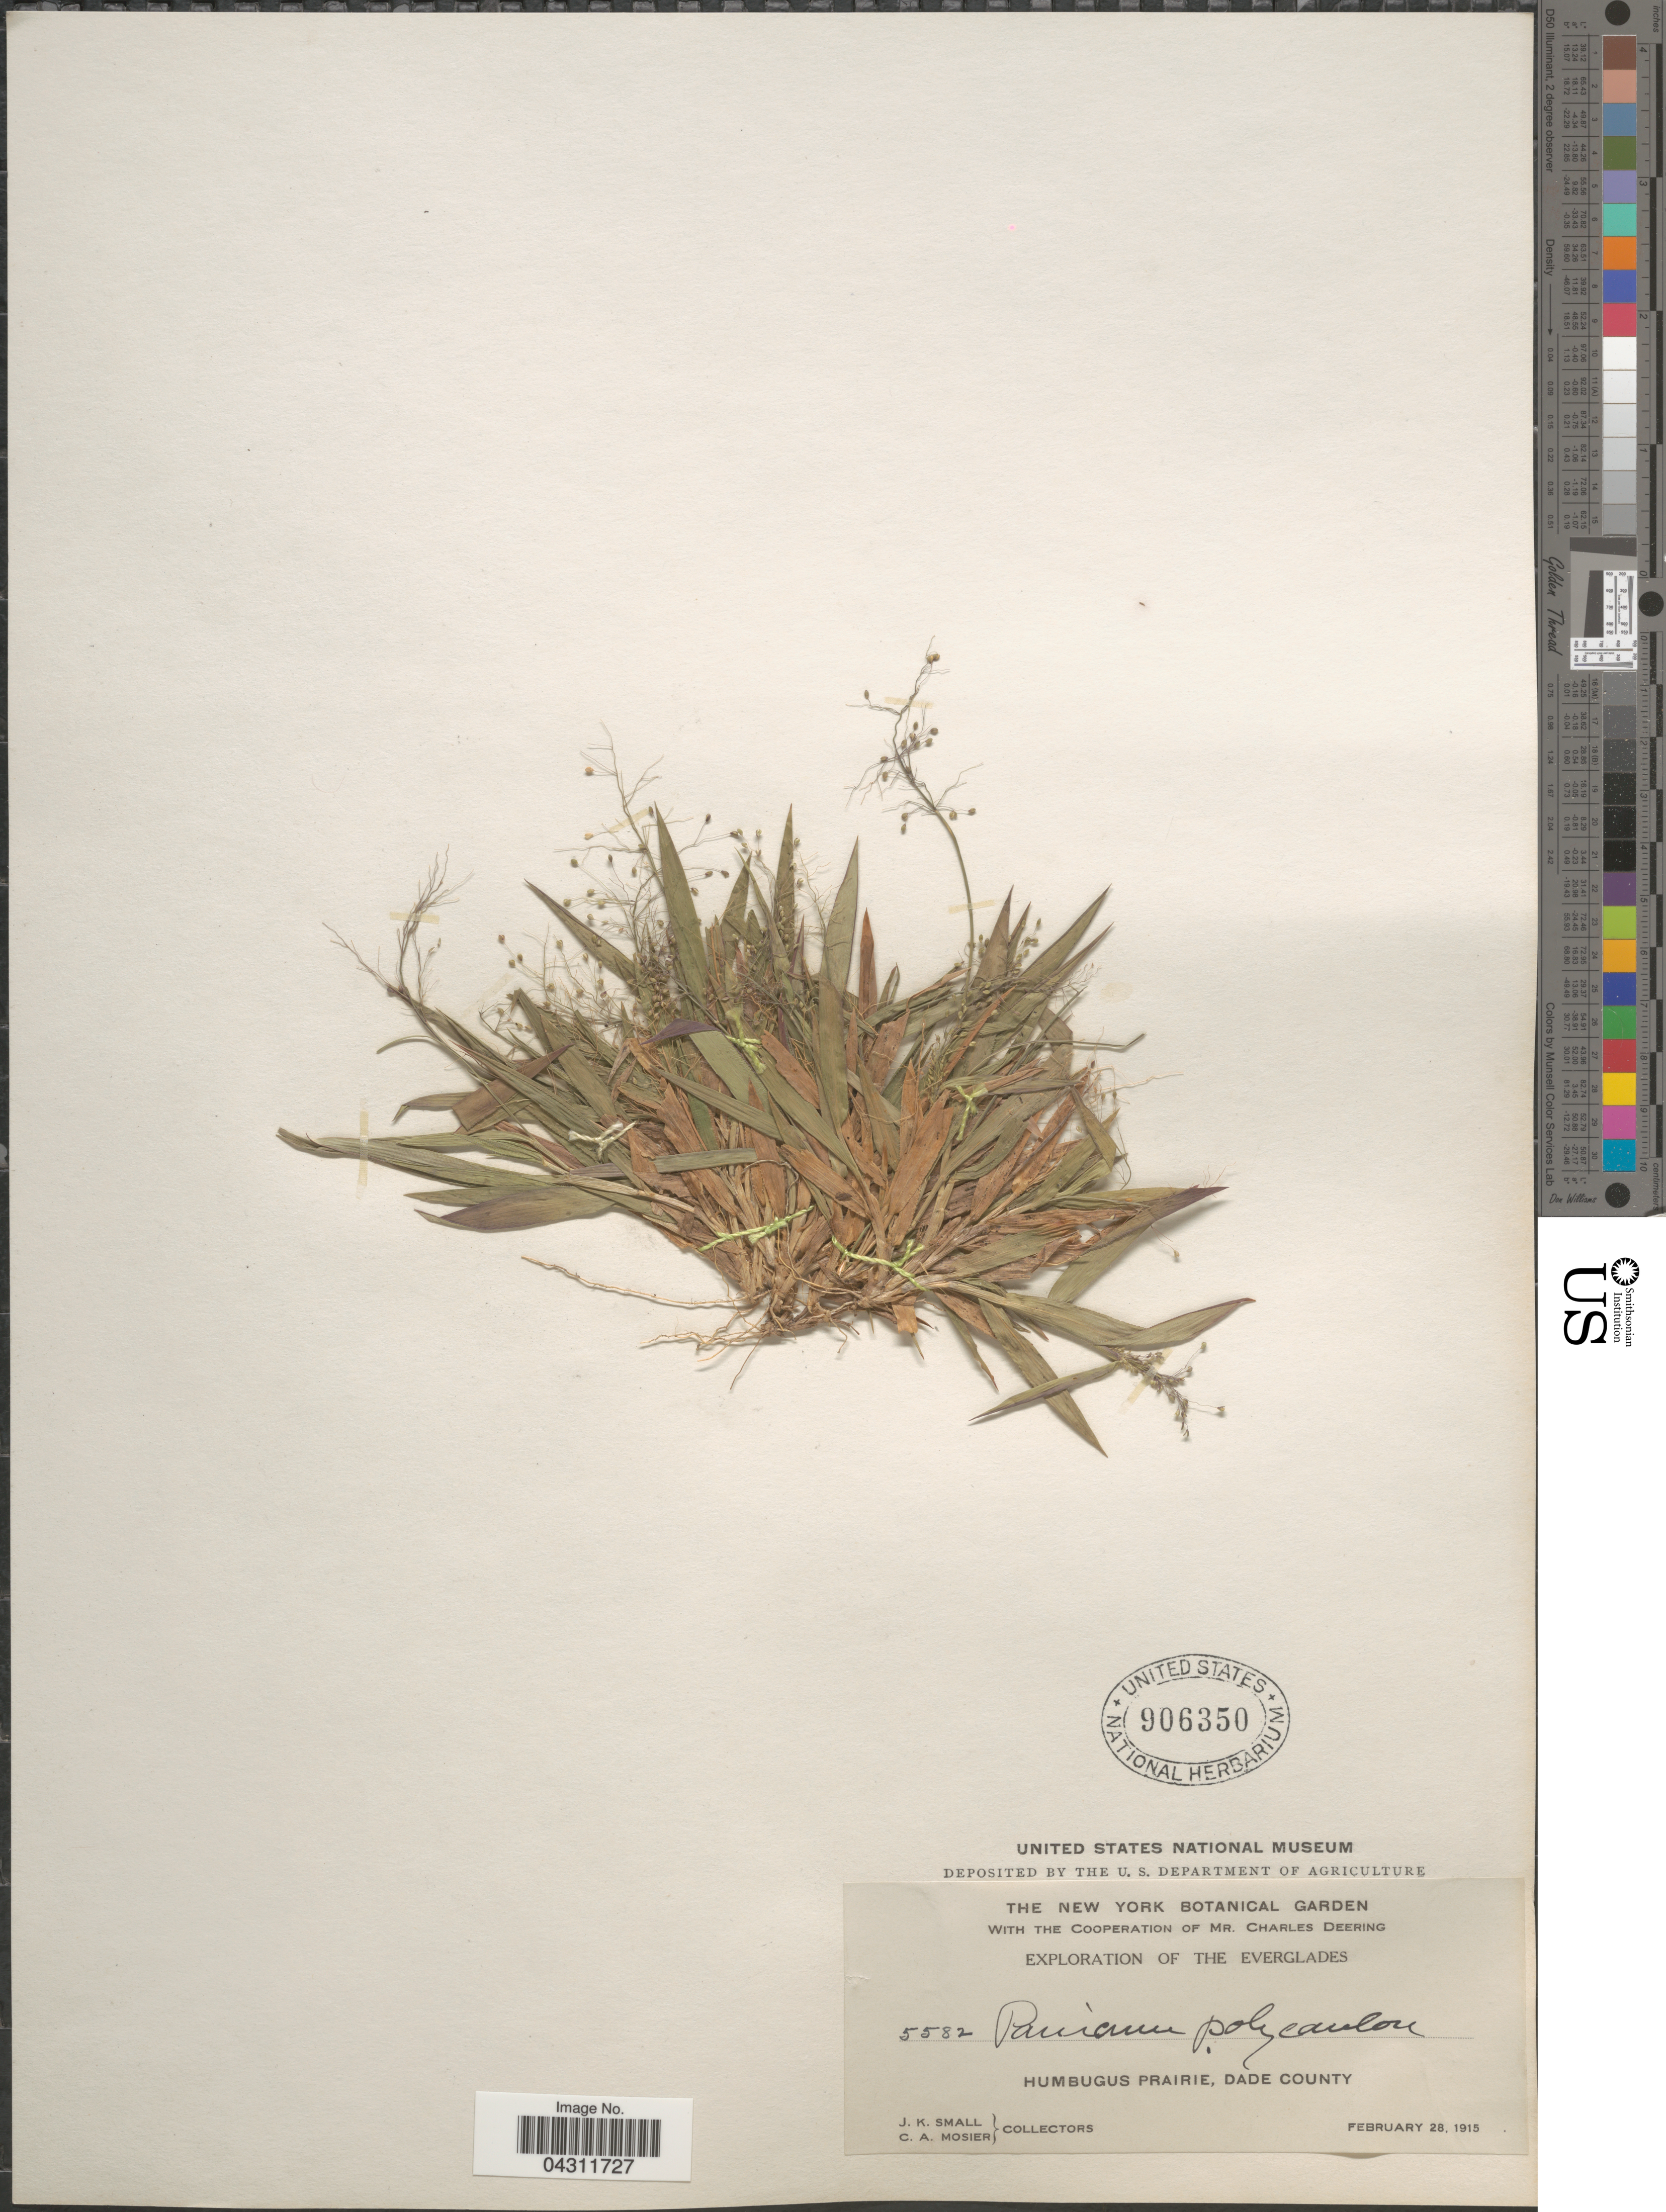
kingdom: Plantae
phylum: Tracheophyta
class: Liliopsida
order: Poales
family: Poaceae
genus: Dichanthelium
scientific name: Dichanthelium strigosum var. glabrescens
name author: (Griseb.) Freckmann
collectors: J. K. Small & C. A. Mosier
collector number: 5582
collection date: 1915-02-28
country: United States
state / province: Florida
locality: Exploration of The Everglades. Humbugus Prairie, Dade County.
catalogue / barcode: US 906350